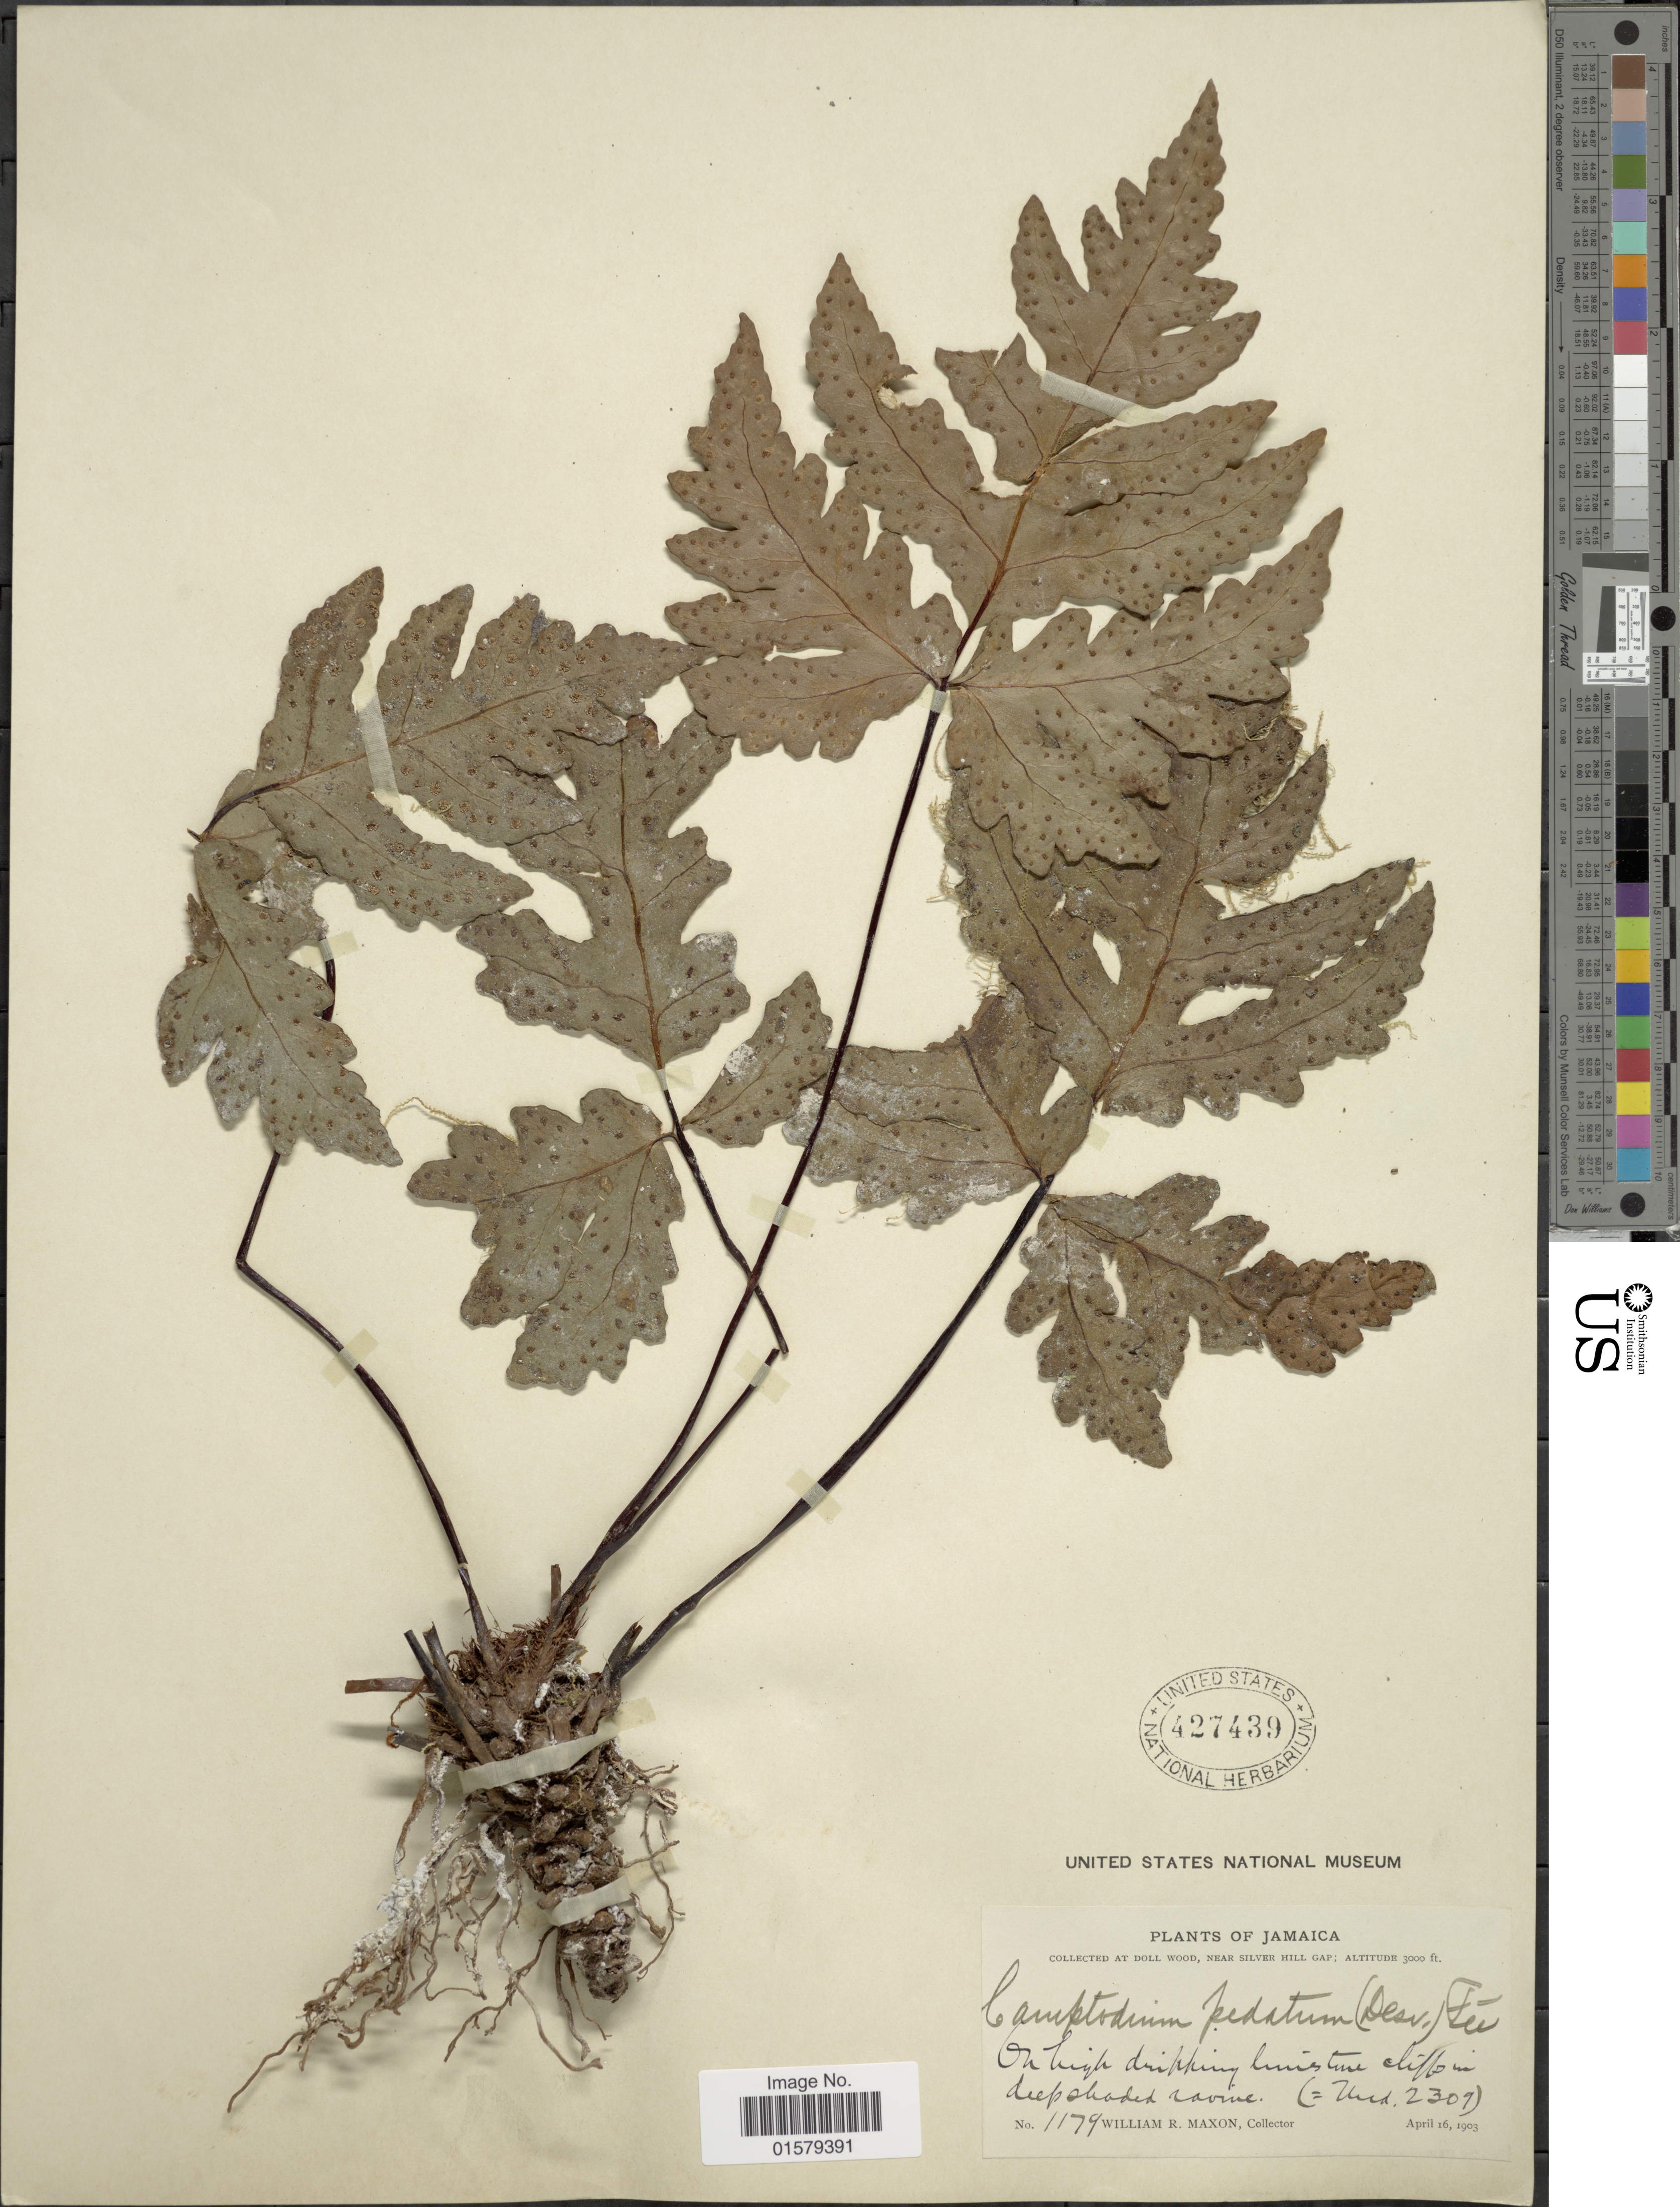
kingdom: Plantae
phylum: Tracheophyta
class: Polypodiopsida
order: Polypodiales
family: Tectariaceae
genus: Tectaria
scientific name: Tectaria pedata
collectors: W. R. Maxon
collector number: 1179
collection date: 1903-04-16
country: Jamaica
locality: Doll Wood, near Silver Hill Gap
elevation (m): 914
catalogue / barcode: US 427439